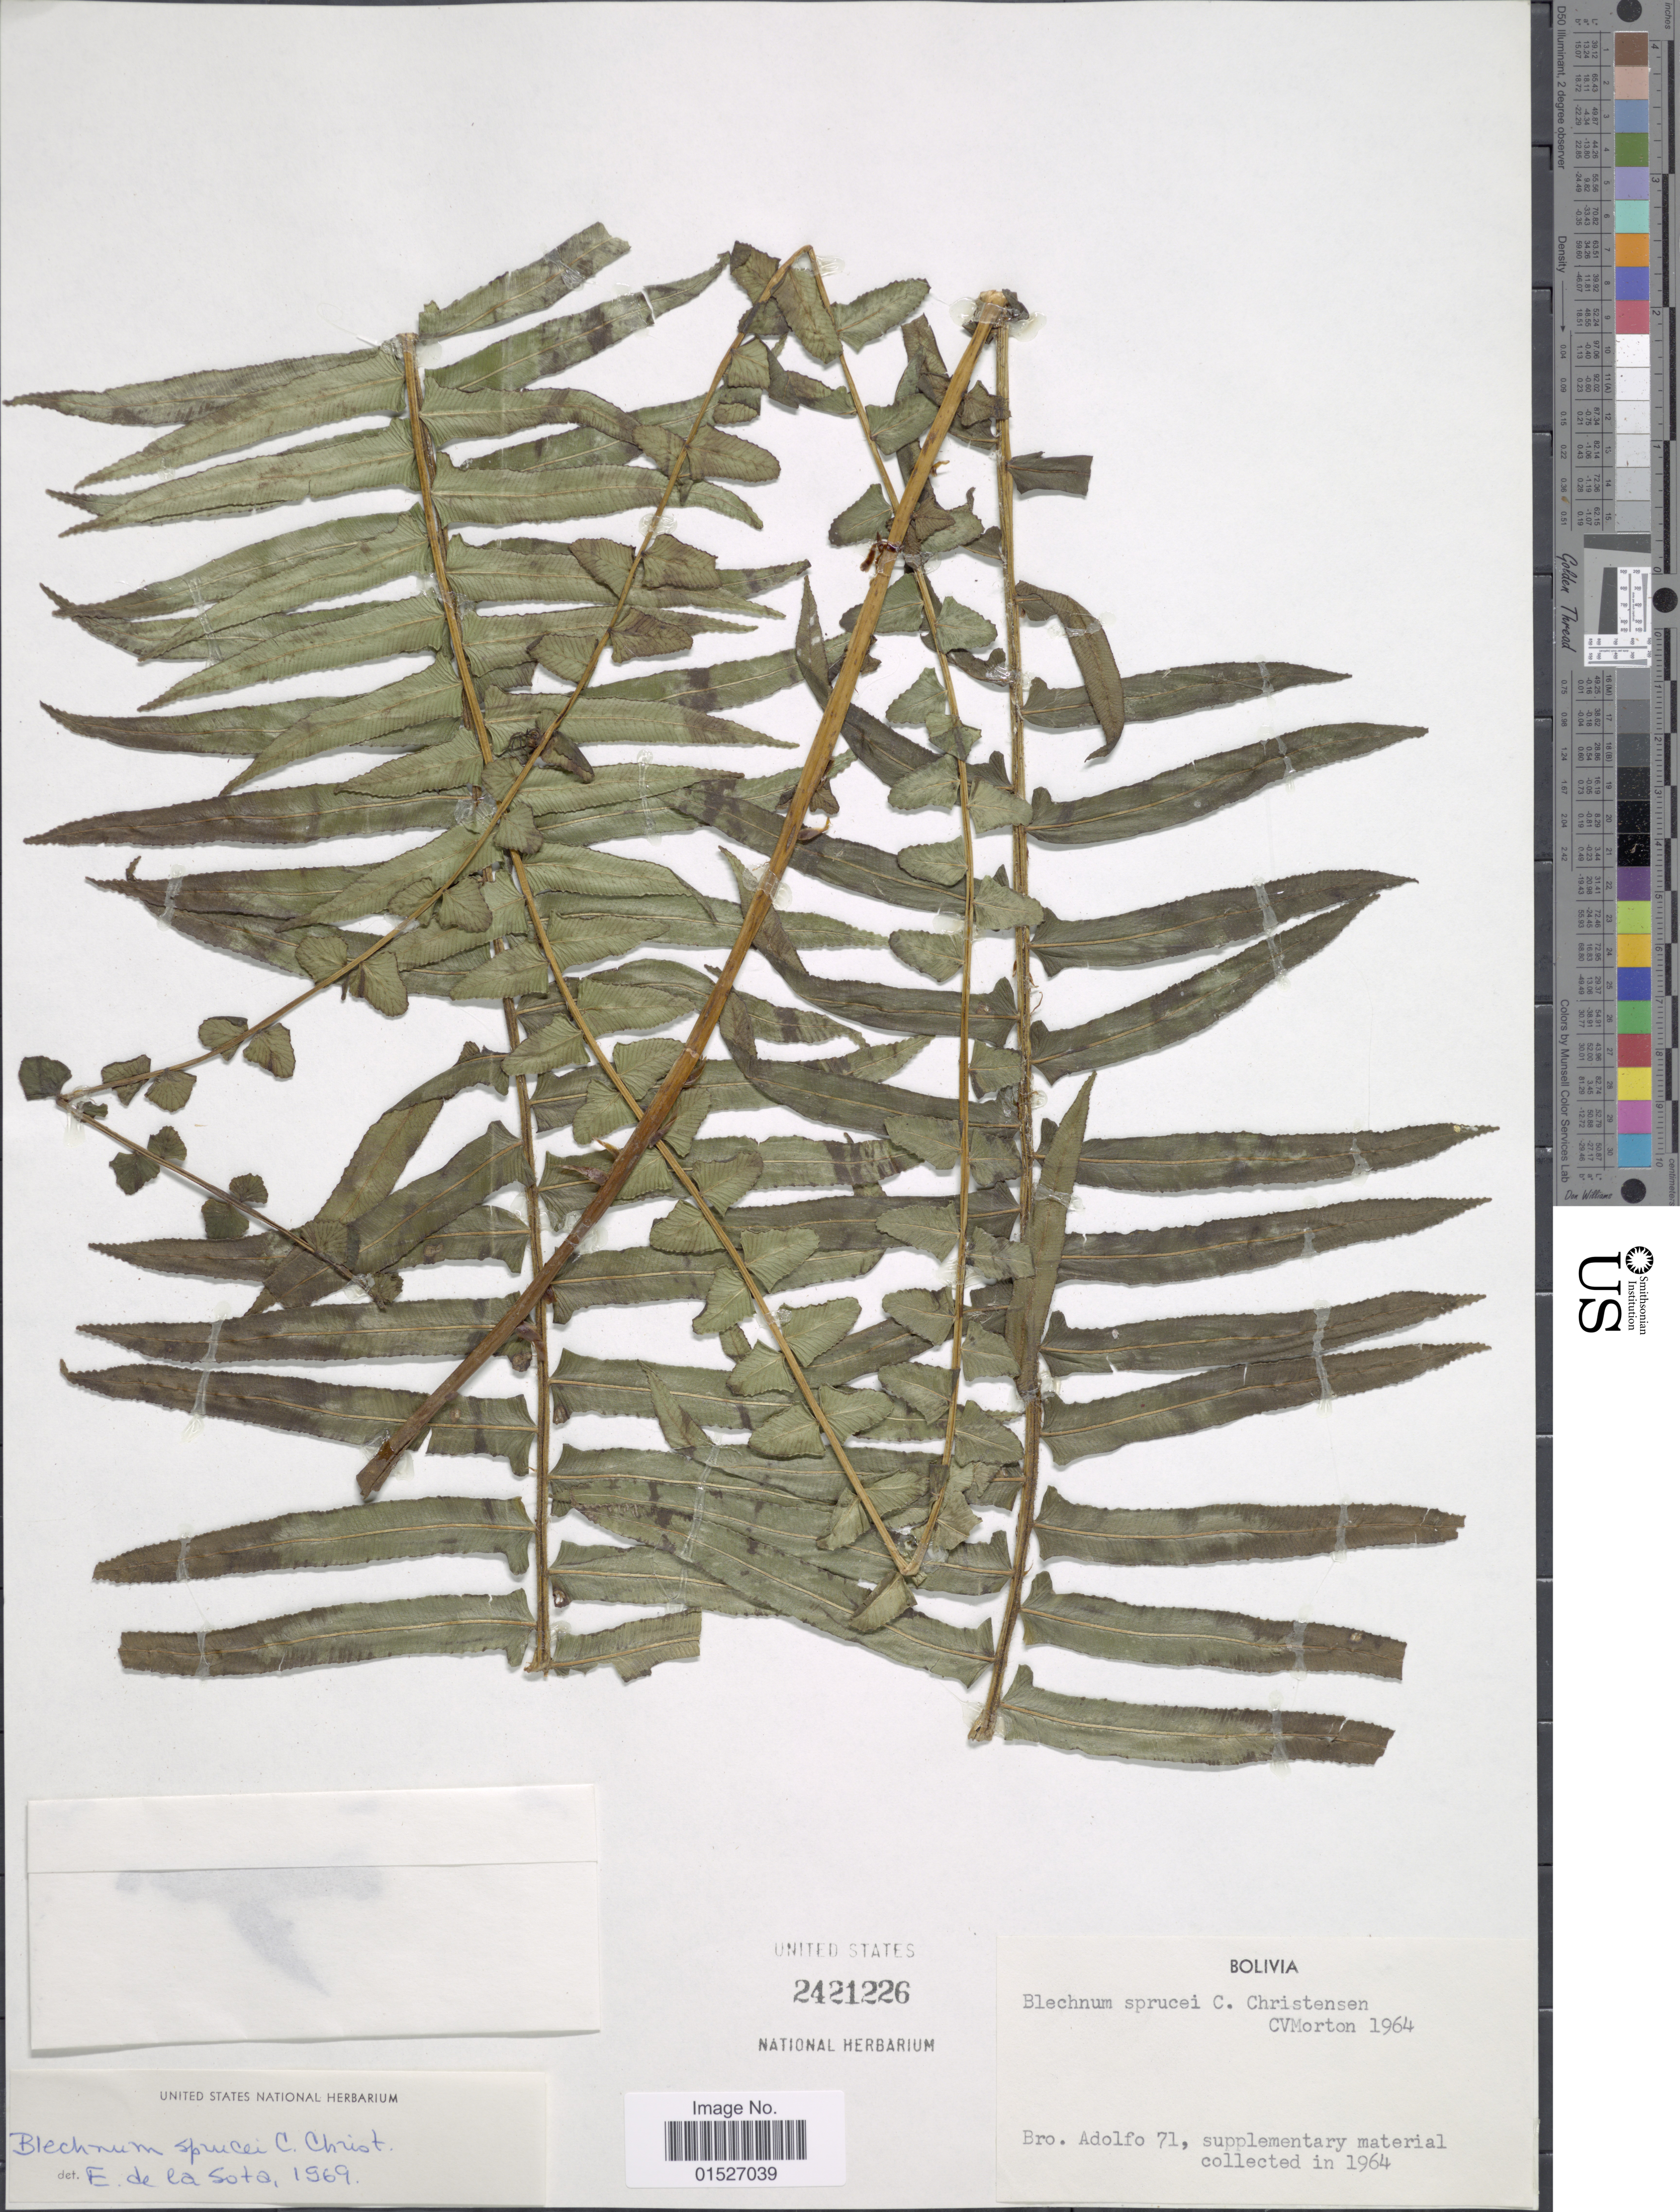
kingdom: Plantae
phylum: Tracheophyta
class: Polypodiopsida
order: Polypodiales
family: Blechnaceae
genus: Blechnum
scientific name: Blechnum sprucei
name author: C. Chr.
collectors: Bro. Adolfo M.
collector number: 71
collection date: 1964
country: Bolivia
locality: Bolivia.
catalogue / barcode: US 2421226